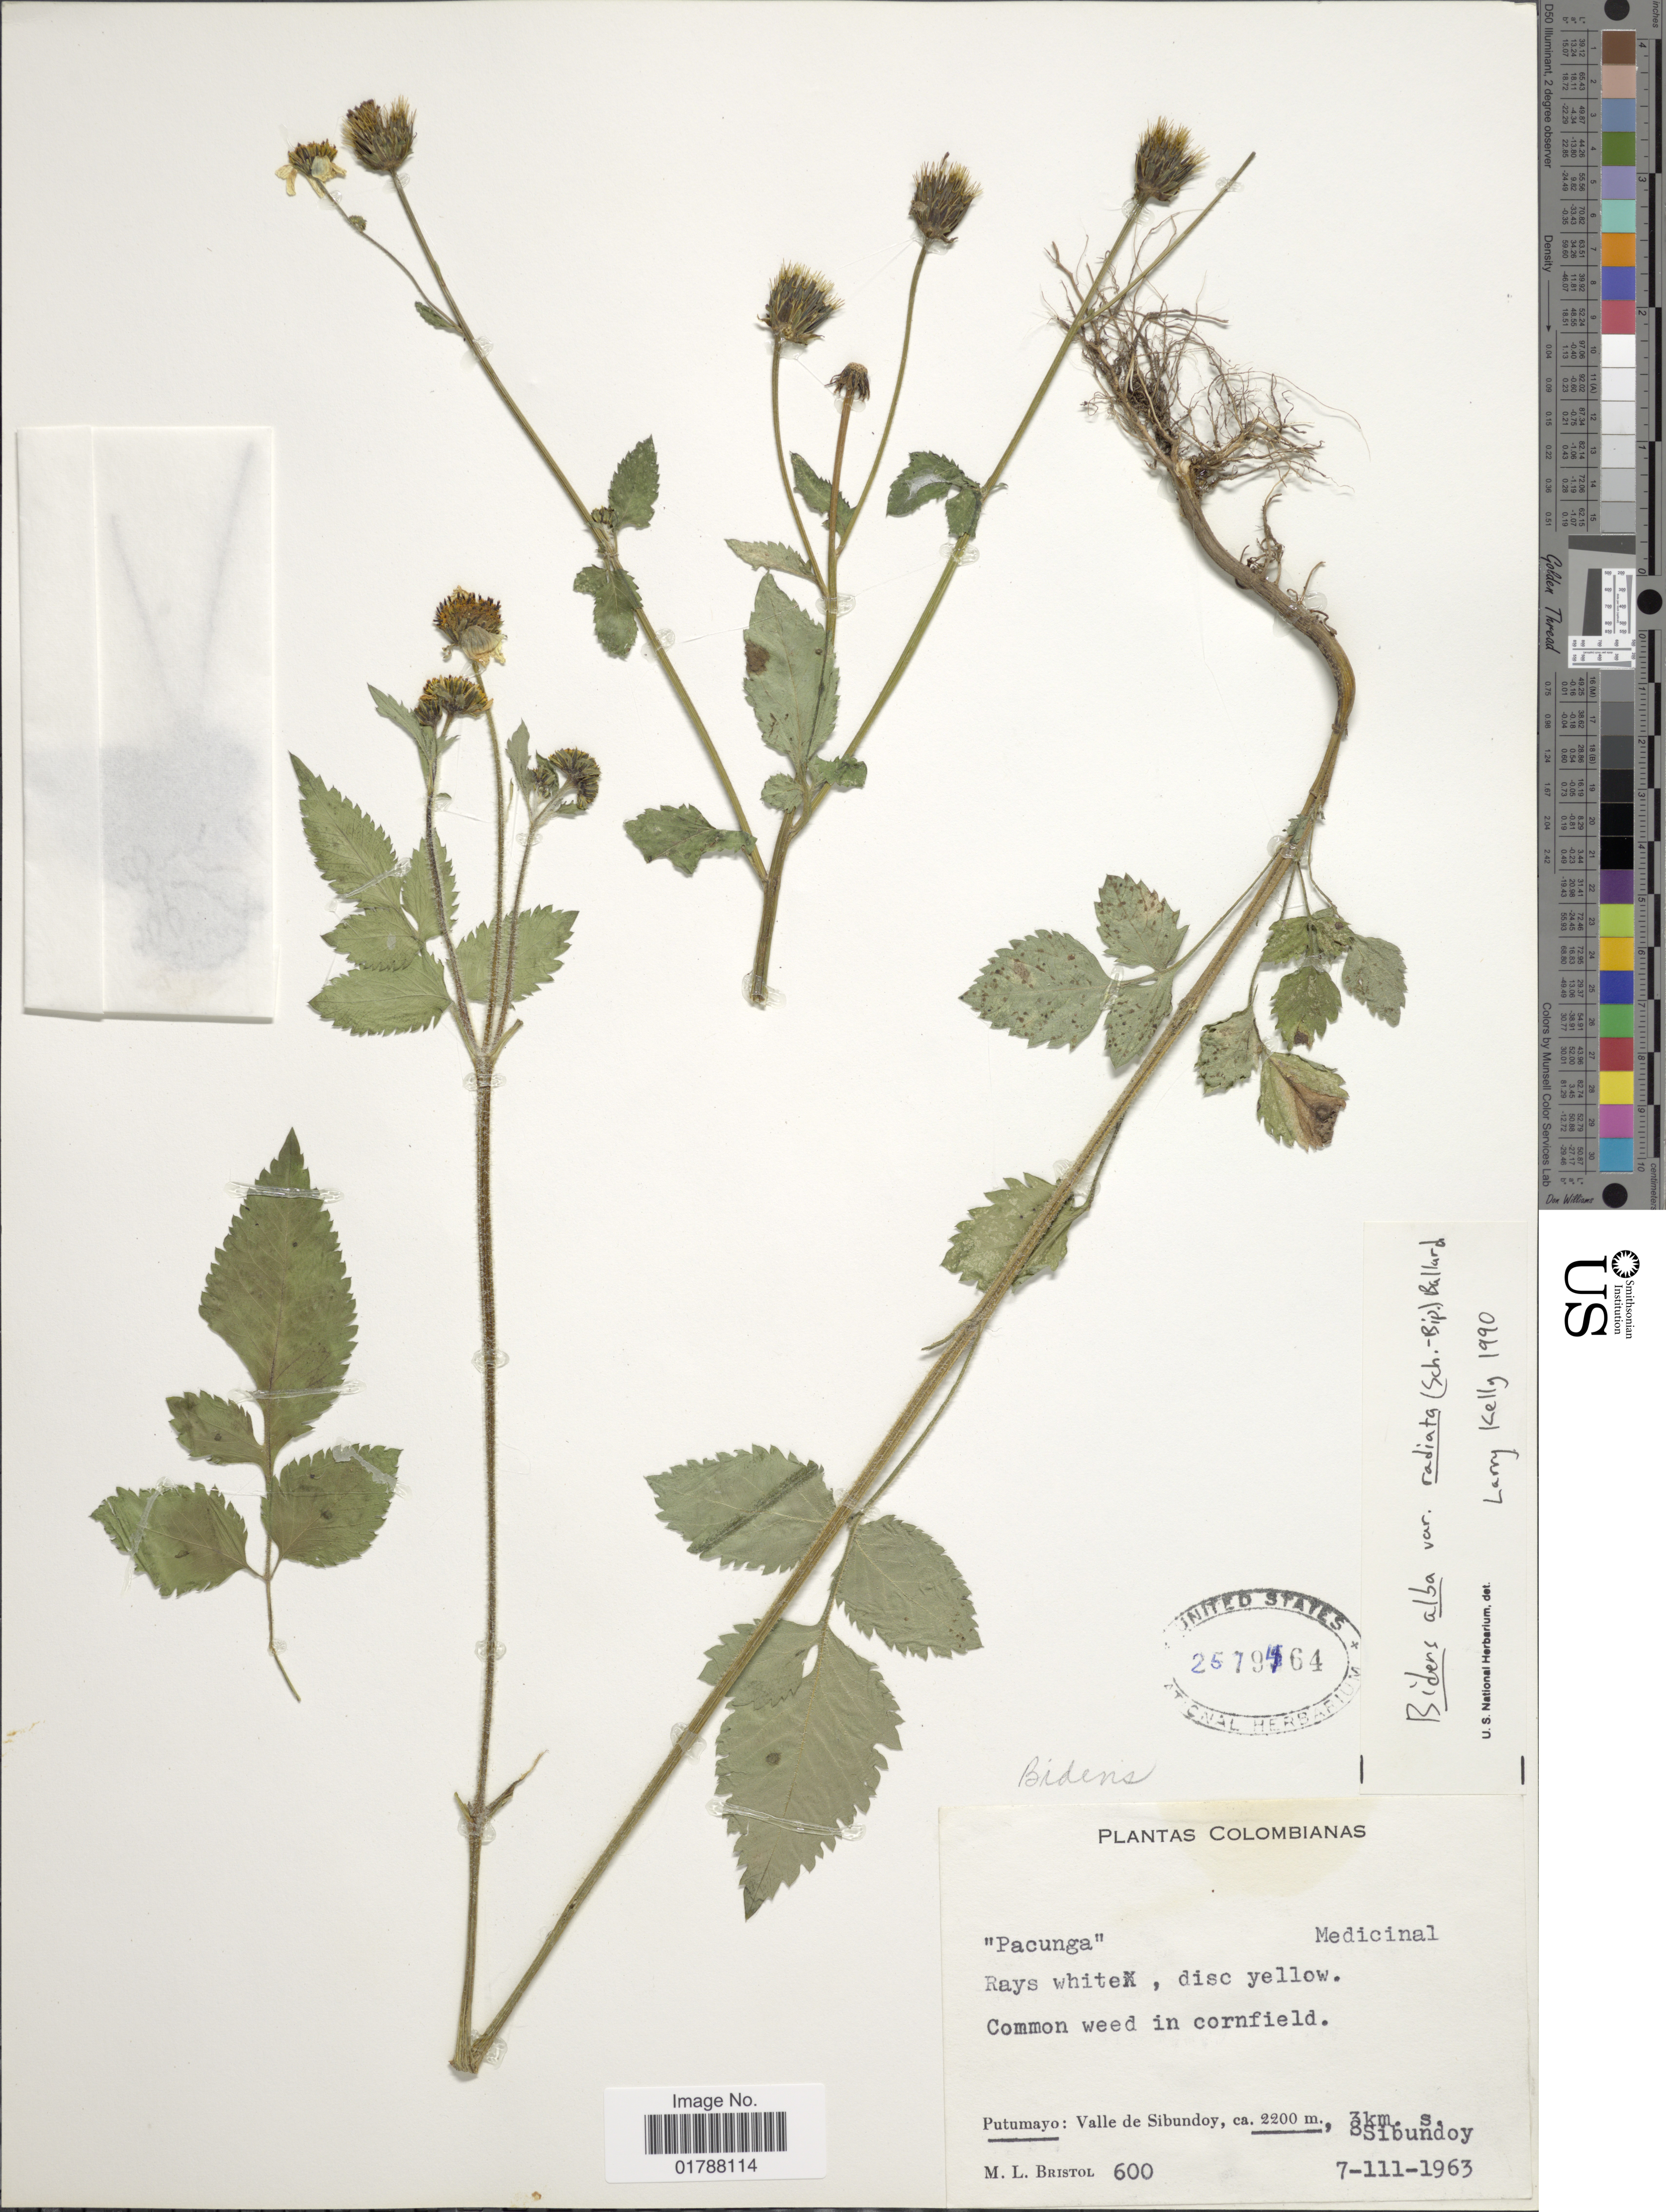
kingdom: Plantae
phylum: Tracheophyta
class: Magnoliopsida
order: Asterales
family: Asteraceae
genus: Bidens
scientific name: Bidens alba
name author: (L.) DC.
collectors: M. L. Bristol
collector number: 600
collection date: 1963-03-07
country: Colombia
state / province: Putumayo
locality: Putumayo: Vallde Sibundoy, 7 km. S Sibundoy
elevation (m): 2200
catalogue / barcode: US 2579464